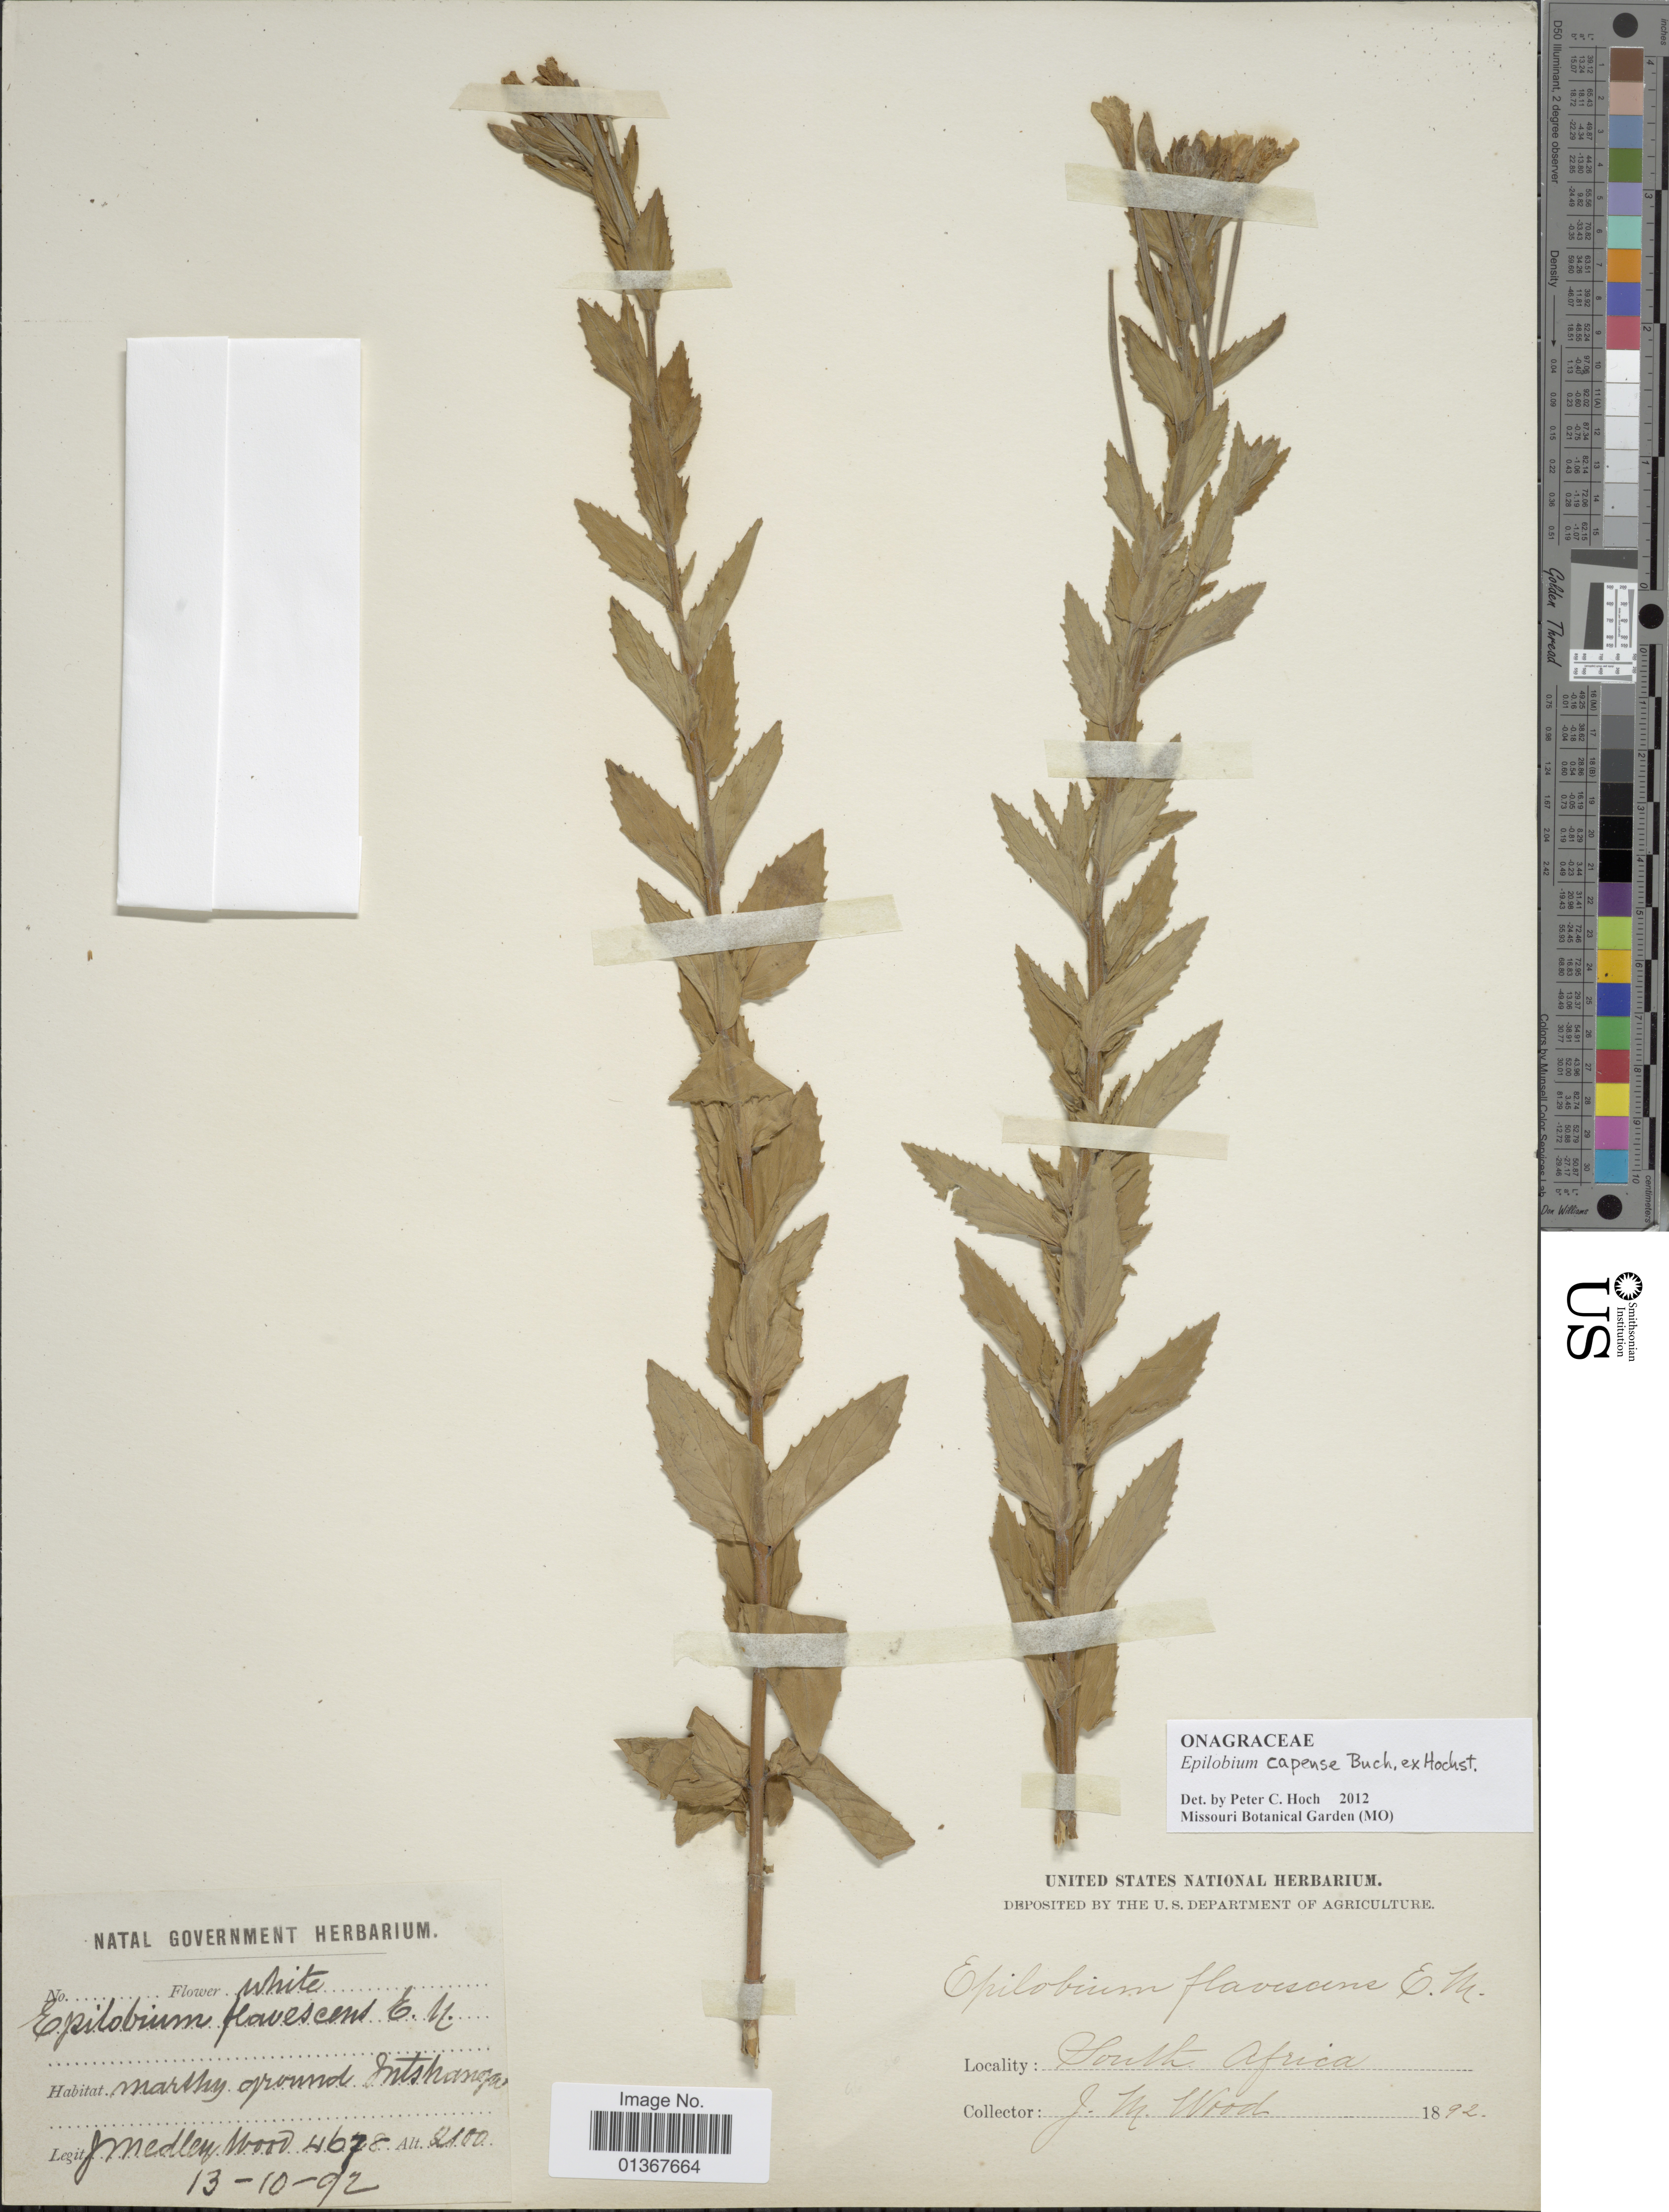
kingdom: Plantae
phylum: Tracheophyta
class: Magnoliopsida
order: Myrtales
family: Onagraceae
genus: Epilobium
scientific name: Epilobium capense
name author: Buchinger ex Hochst.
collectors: J. M. Wood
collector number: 4678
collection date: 1892-10-13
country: South Africa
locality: Marshy ground Intshanopa.